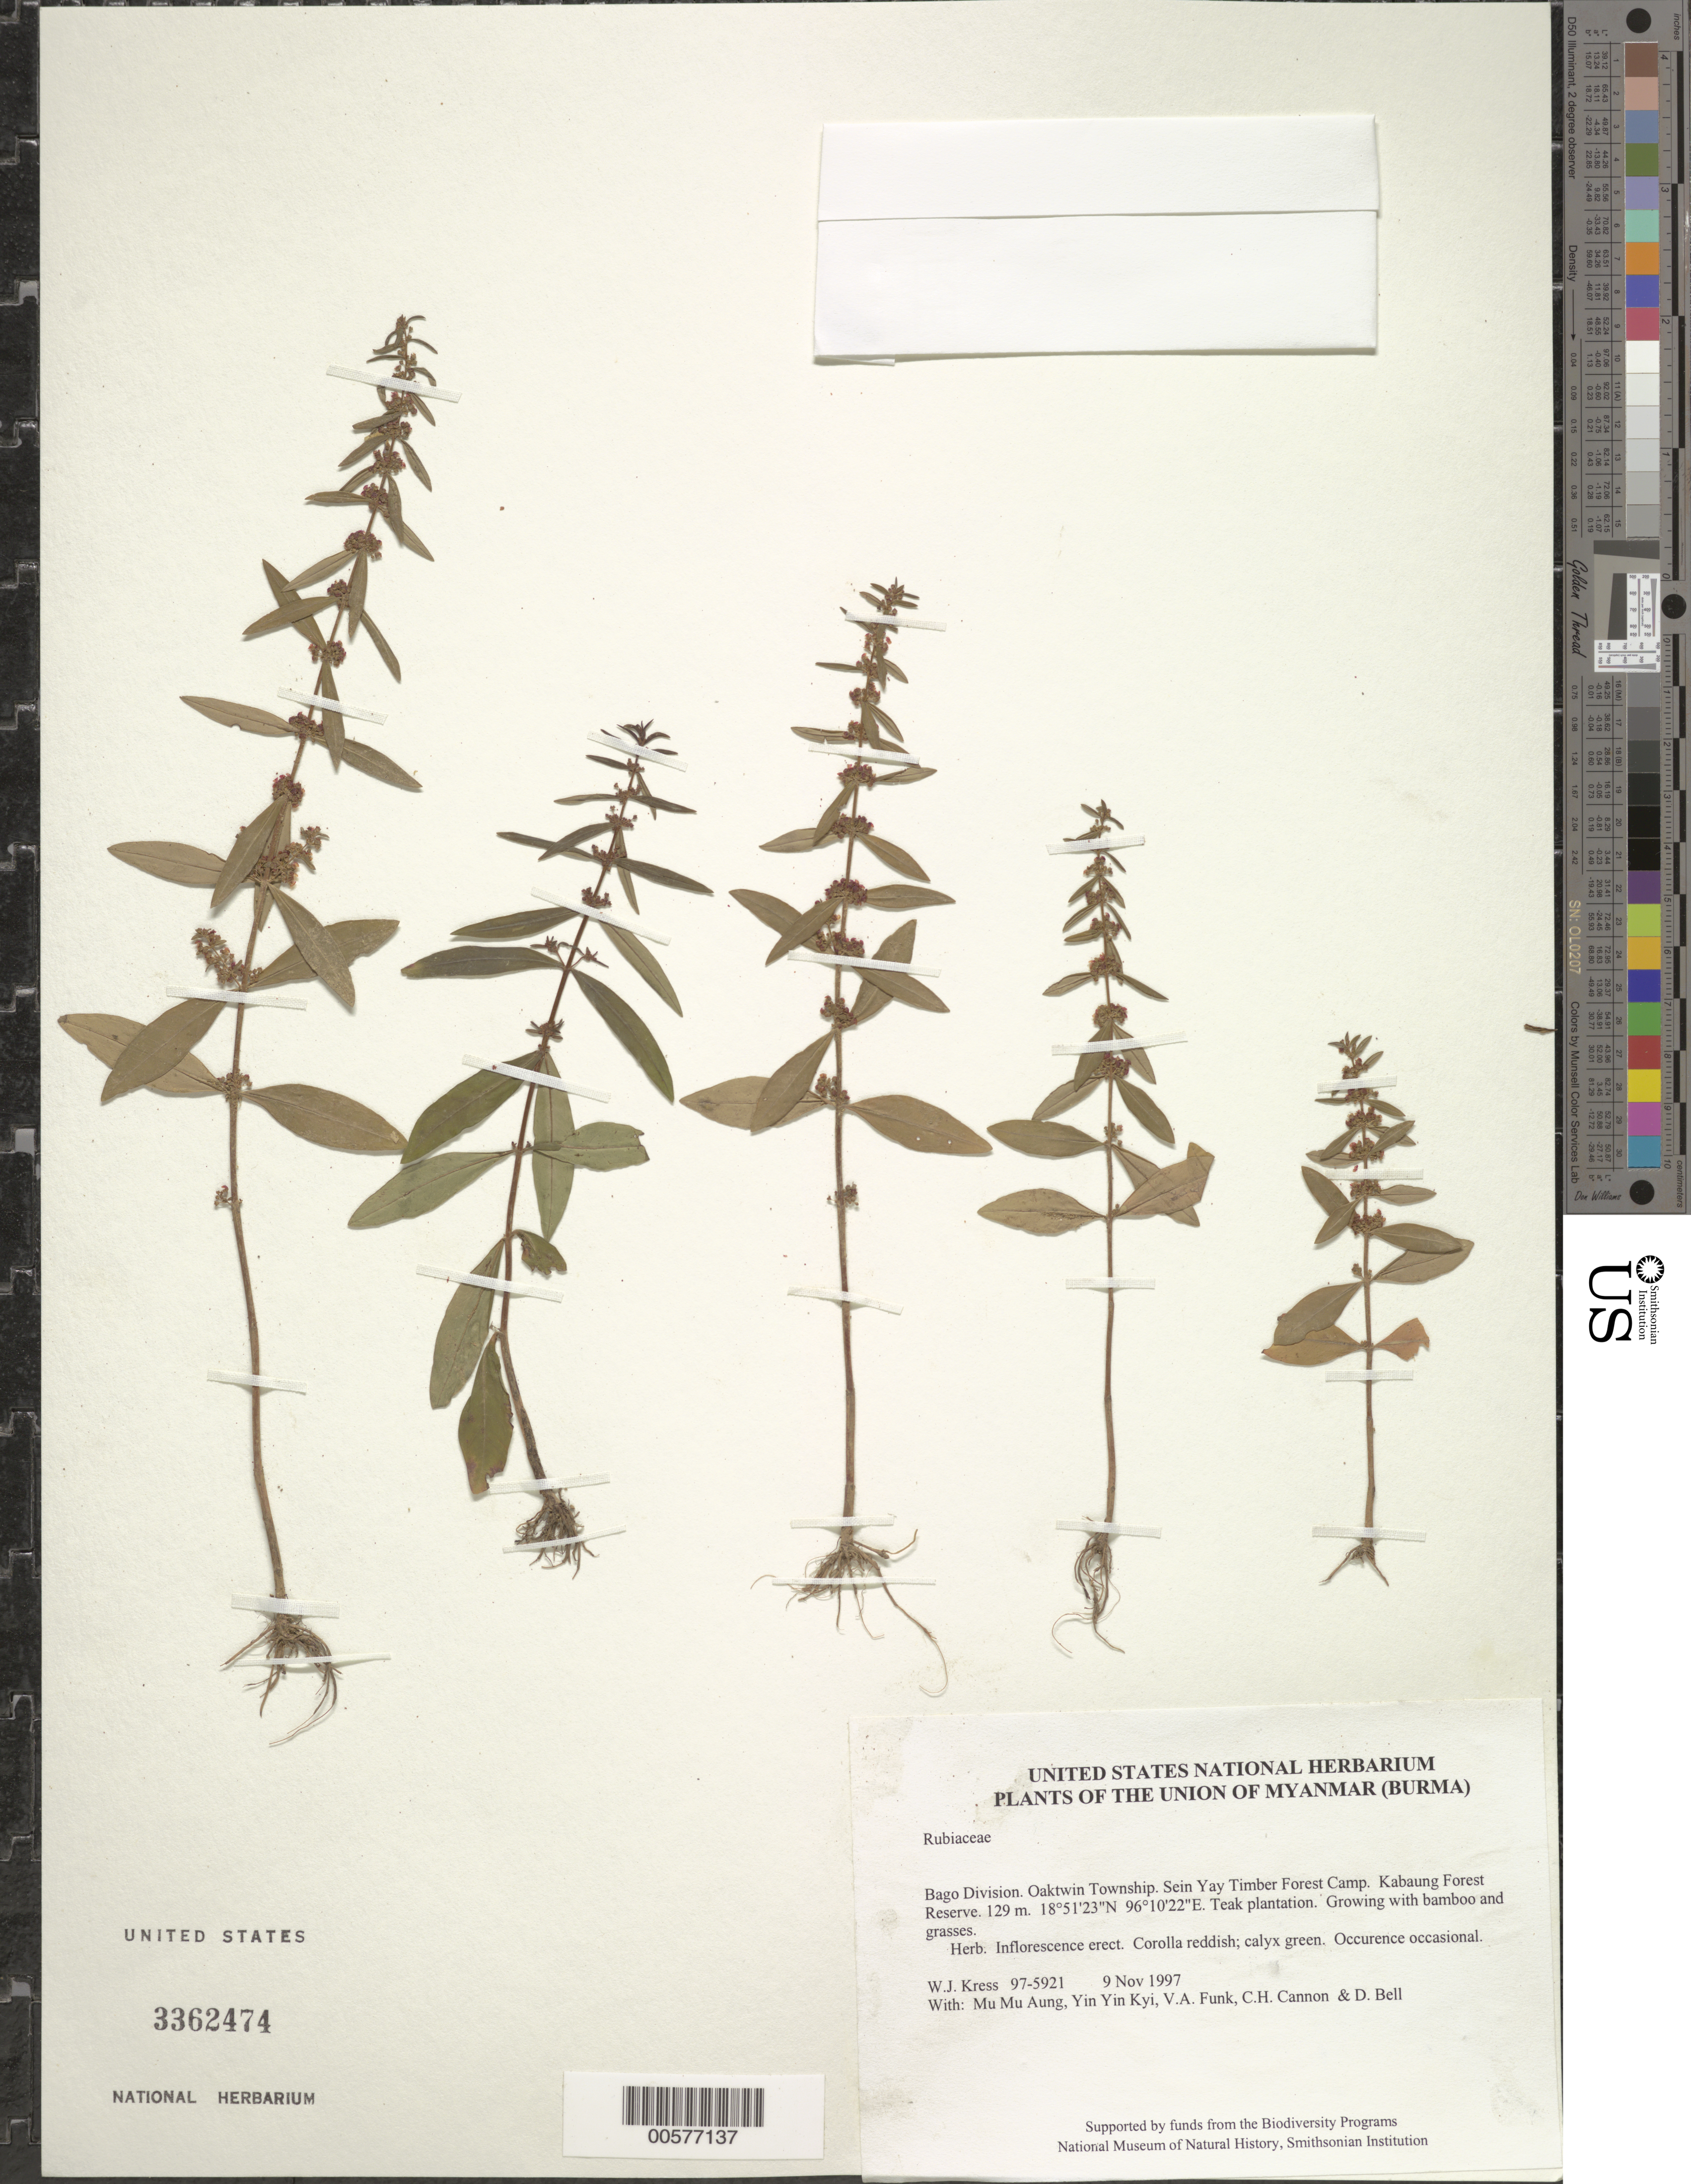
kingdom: Plantae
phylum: Tracheophyta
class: Magnoliopsida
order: Gentianales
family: Rubiaceae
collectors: W. J. Kress, Mu Mu Aung, Yin Yin Kyi, V. Funk, C. H. Cannon & D. A. Bell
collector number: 97-5921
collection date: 1997-11-09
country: Myanmar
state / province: Bago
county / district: Oaktwin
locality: Sein Yay Timber Forest Camp. Kabaung Forest Reserve.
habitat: Teak plantation. Growing with bamboo and grasses.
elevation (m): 129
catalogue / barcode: US 3362474